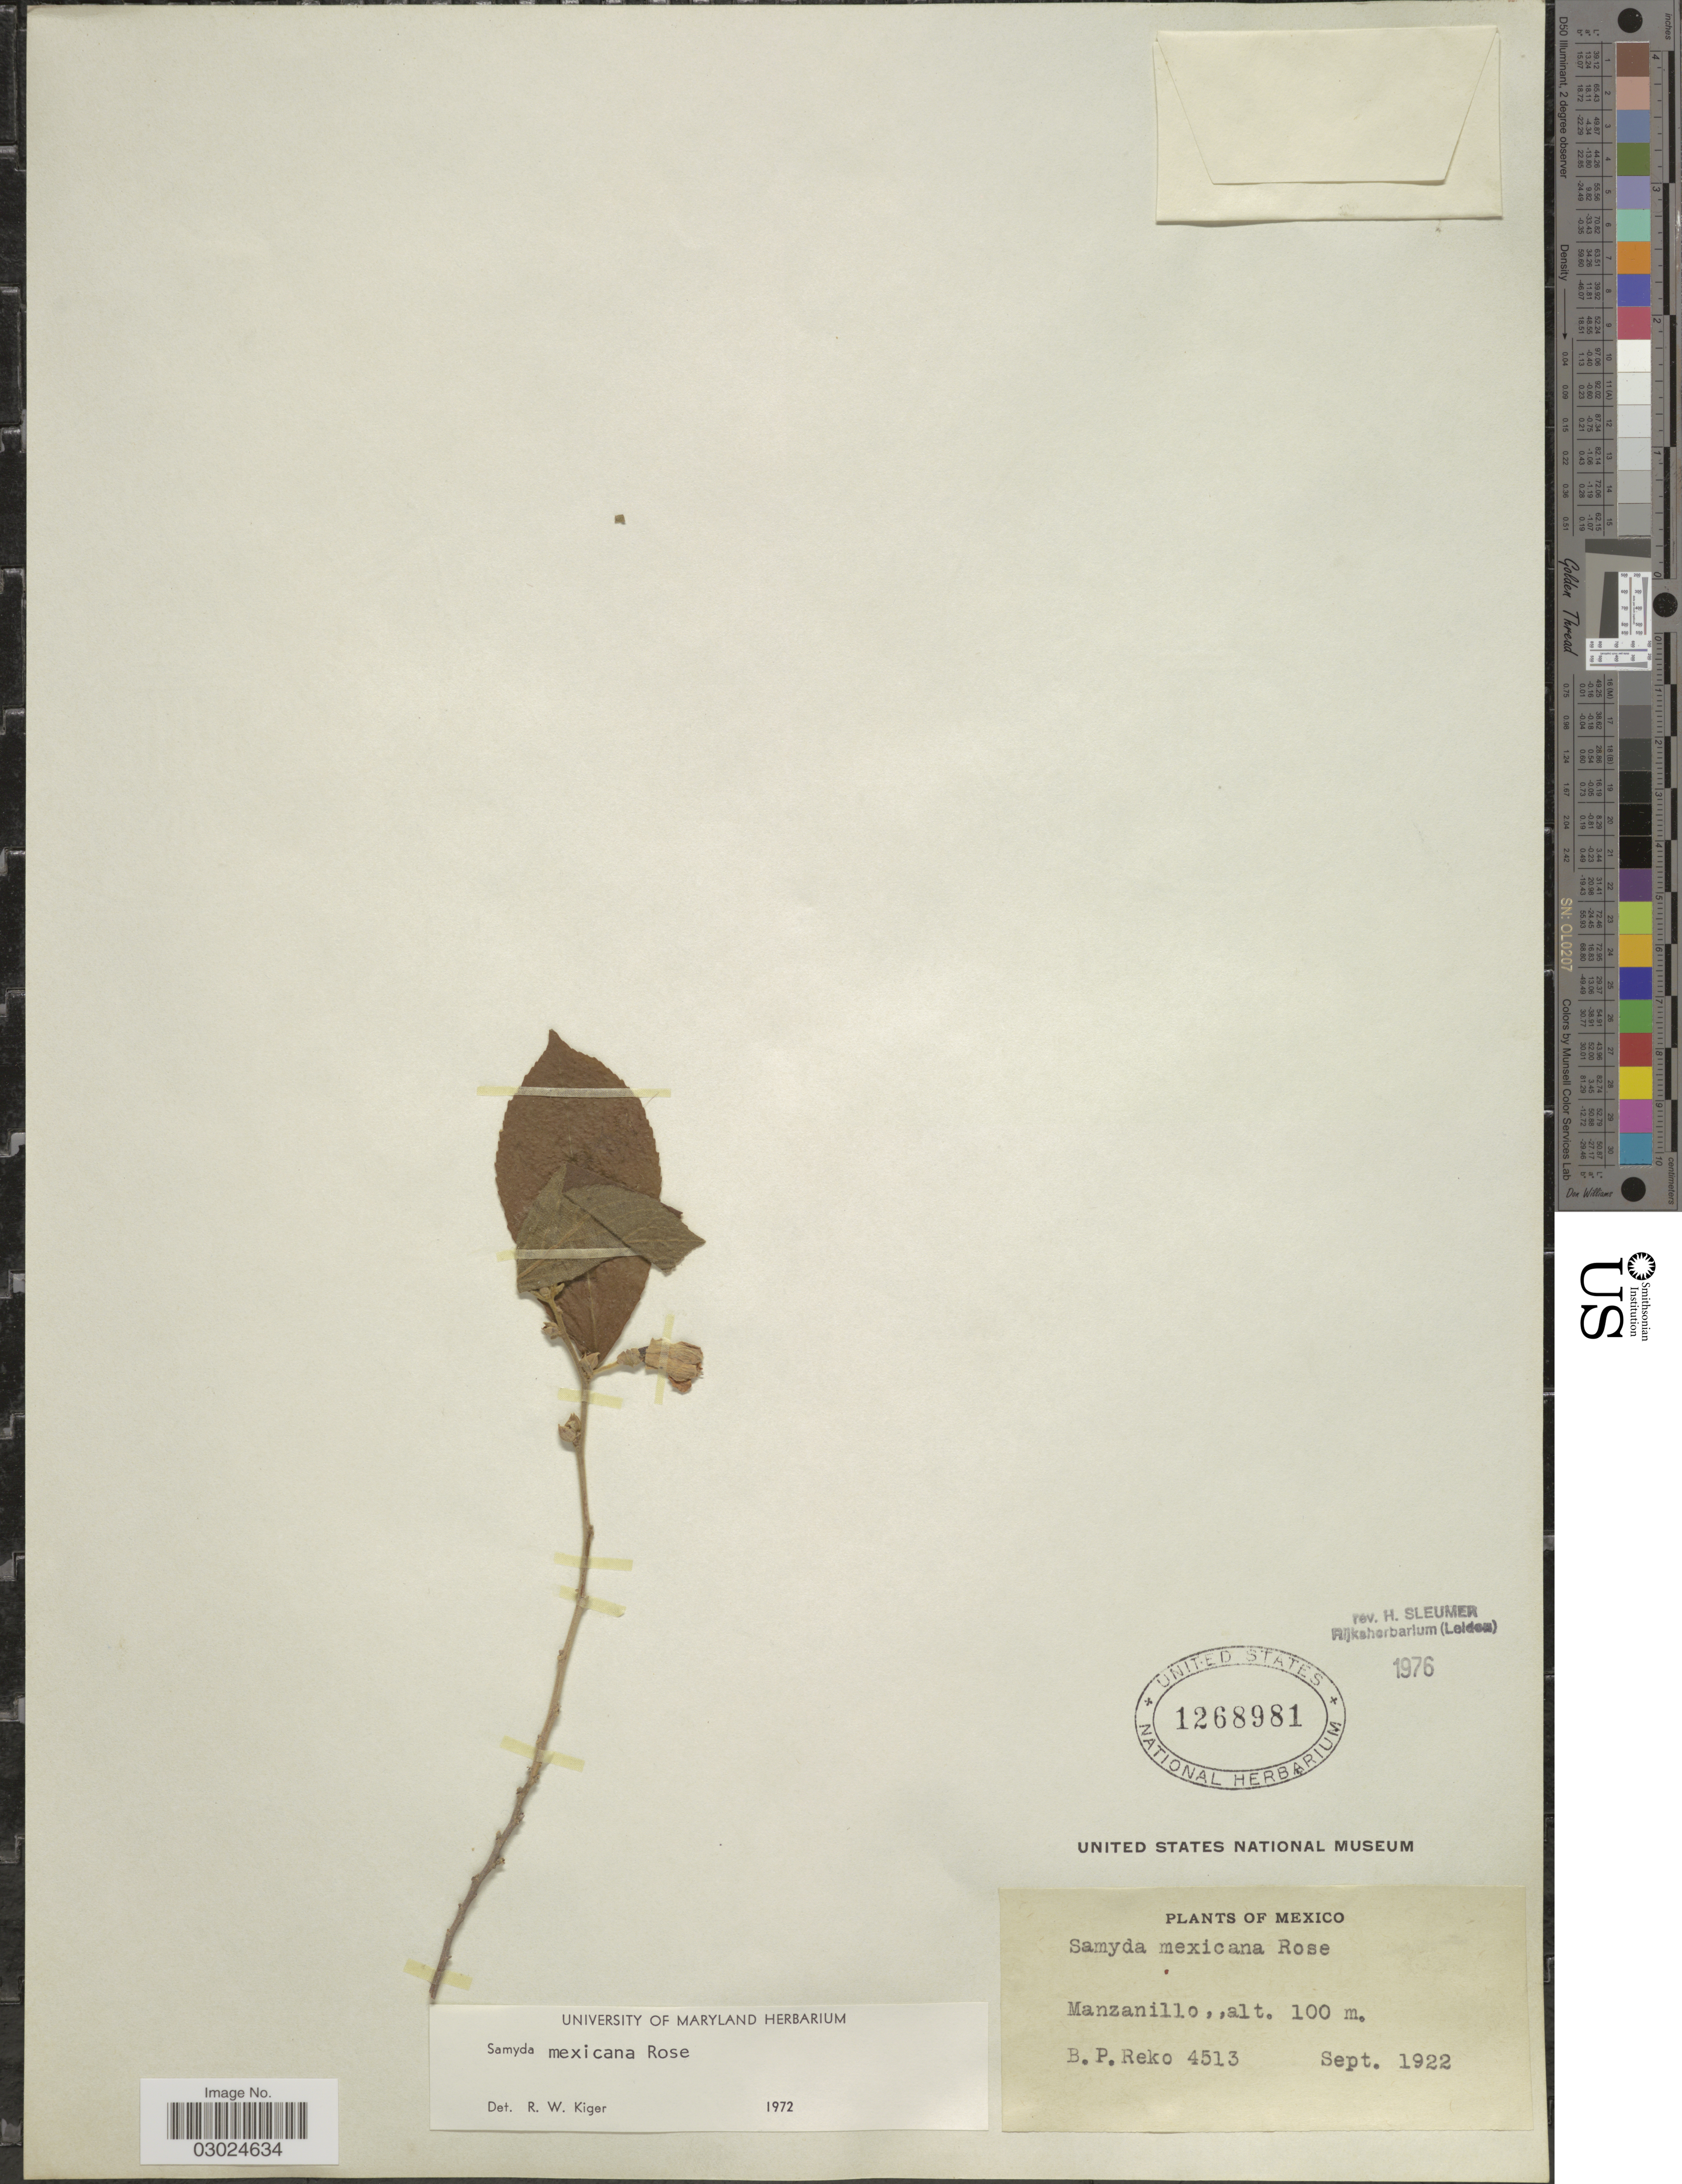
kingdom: Plantae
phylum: Tracheophyta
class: Magnoliopsida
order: Malpighiales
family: Salicaceae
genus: Casearia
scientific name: Casearia mexicana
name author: (Rose) T. Samar. & M.H. Alford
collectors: B. P. Reko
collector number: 4513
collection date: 1922-09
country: Mexico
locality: Manzanillo.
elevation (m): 100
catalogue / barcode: US 1268981